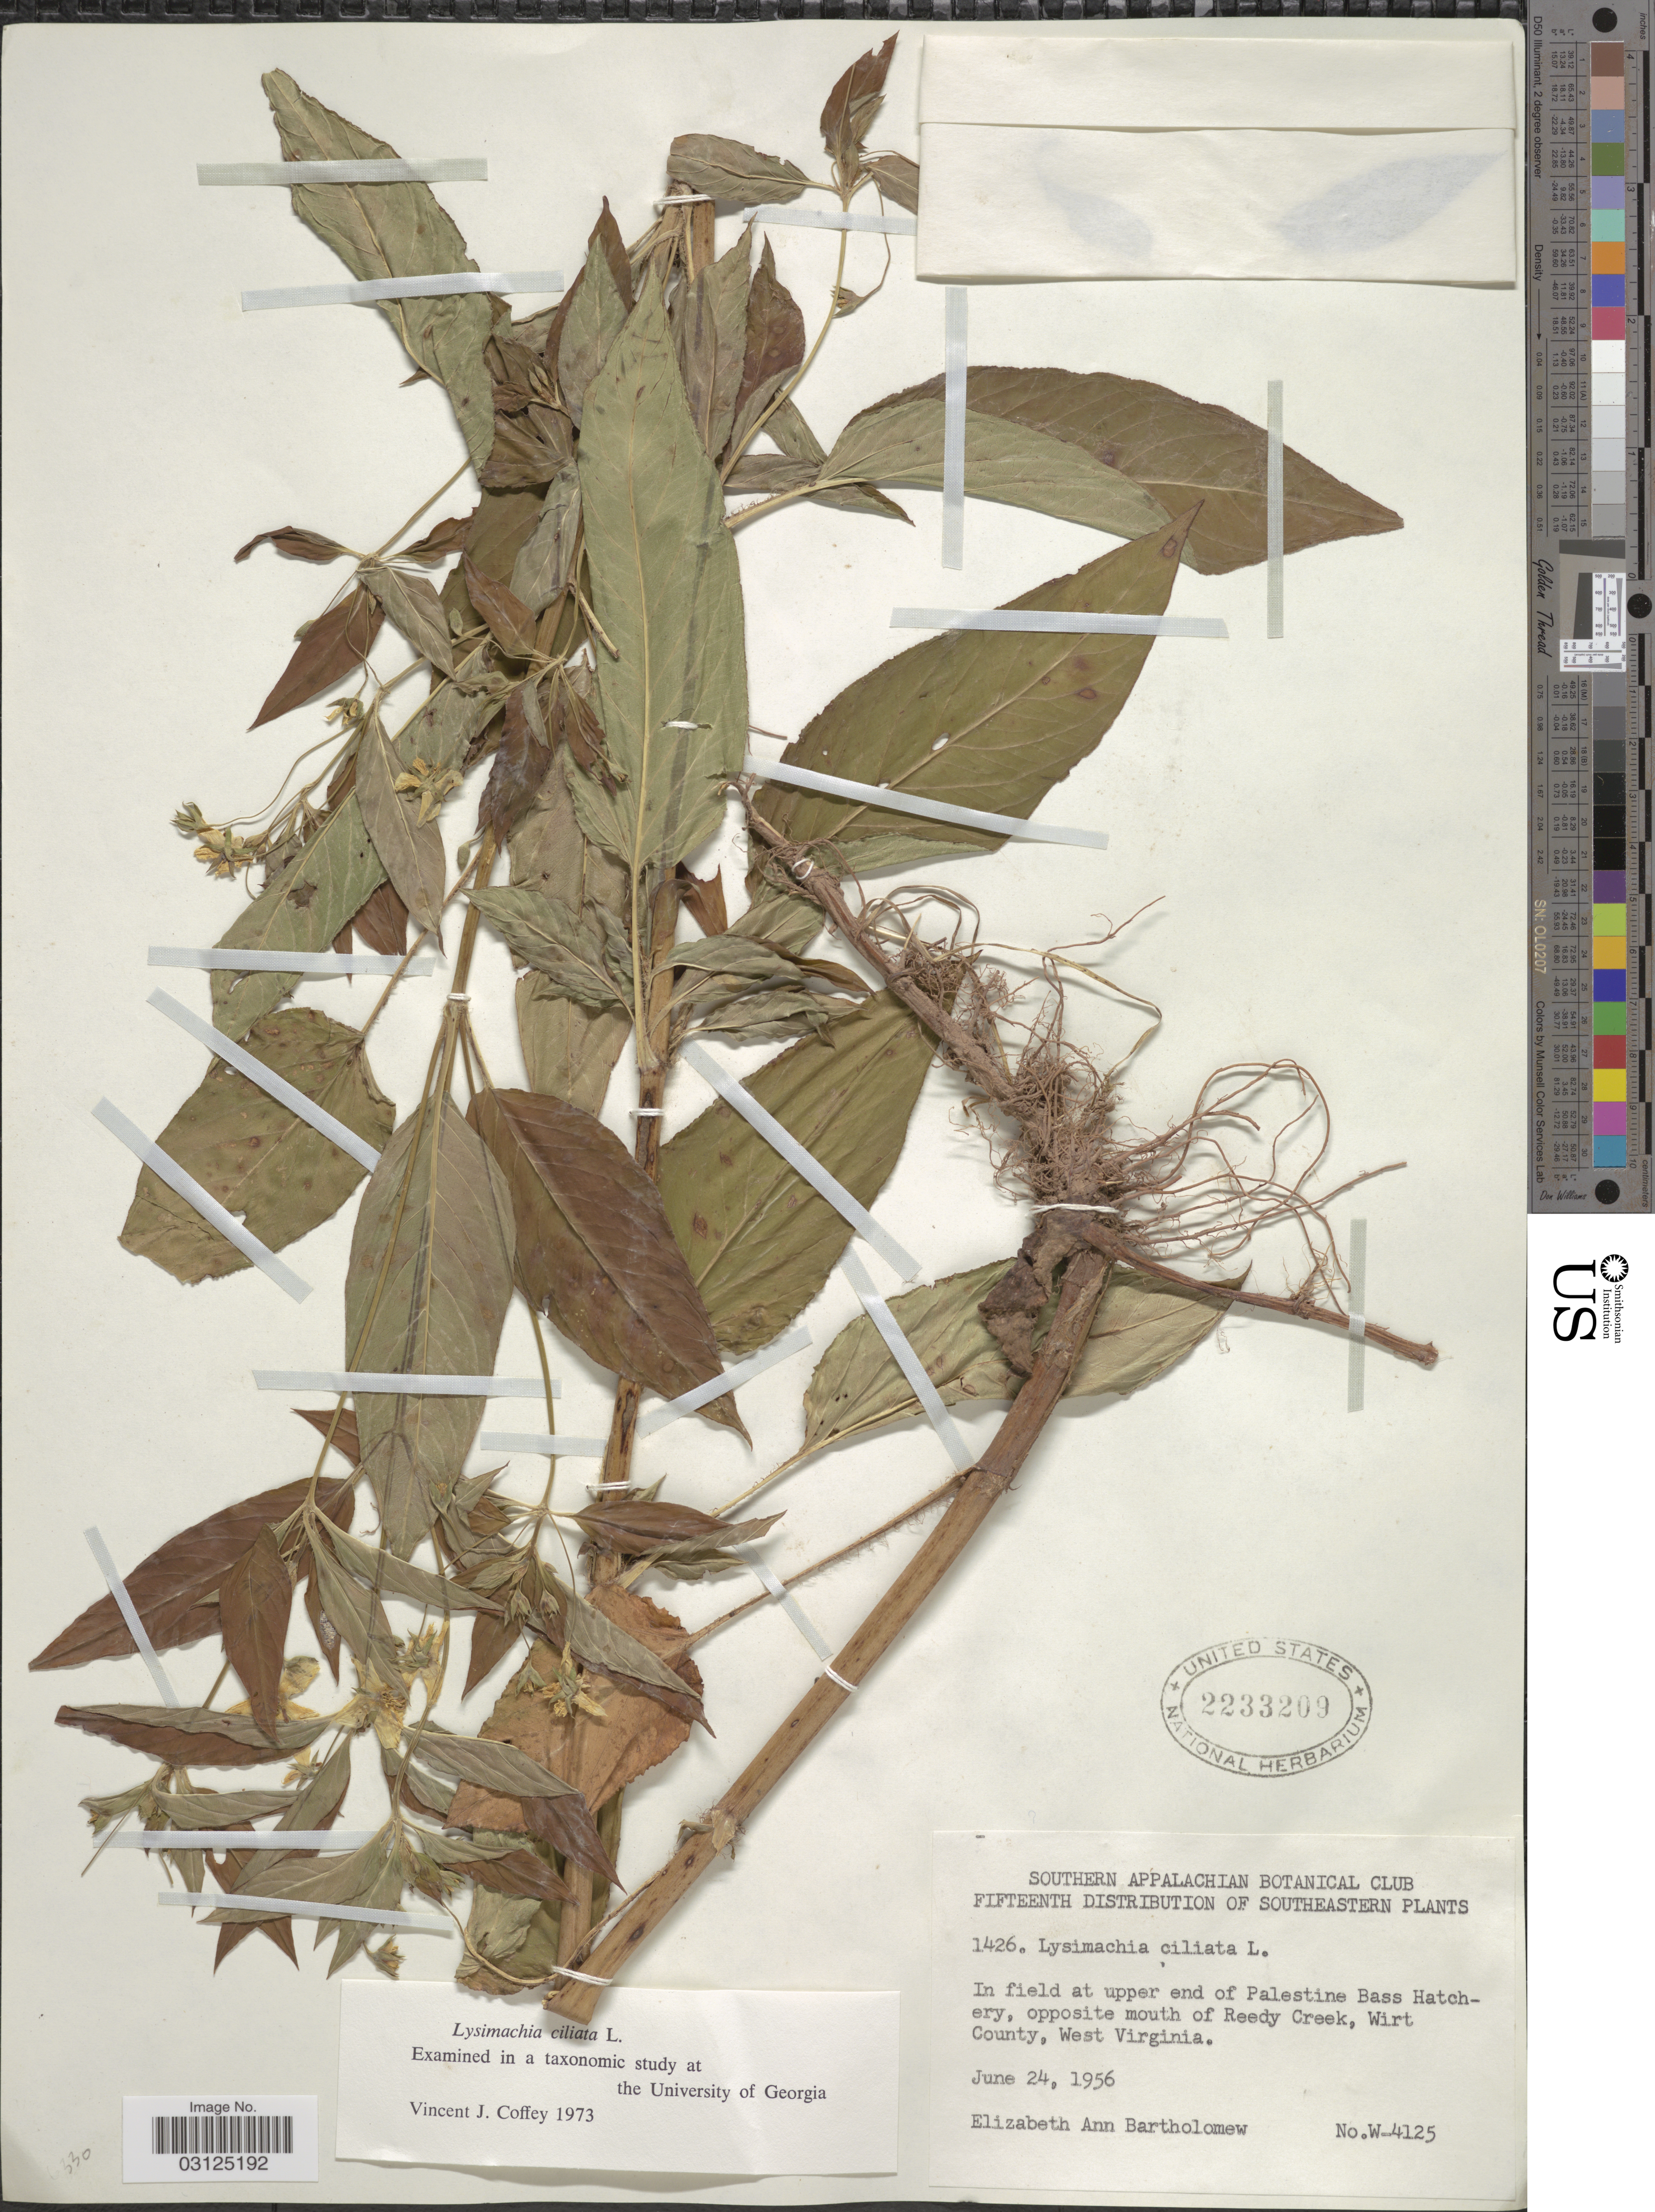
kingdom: Plantae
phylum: Tracheophyta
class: Magnoliopsida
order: Ericales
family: Primulaceae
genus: Lysimachia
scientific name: Lysimachia ciliata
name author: L.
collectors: E. Bartholomew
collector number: W-4125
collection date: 1956-06-24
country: United States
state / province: West Virginia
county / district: Wirt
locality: In field at upper end of Palestine Bass Hatchery, opposite mouth of Reedy Creek, Wirt County.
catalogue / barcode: US 2233209